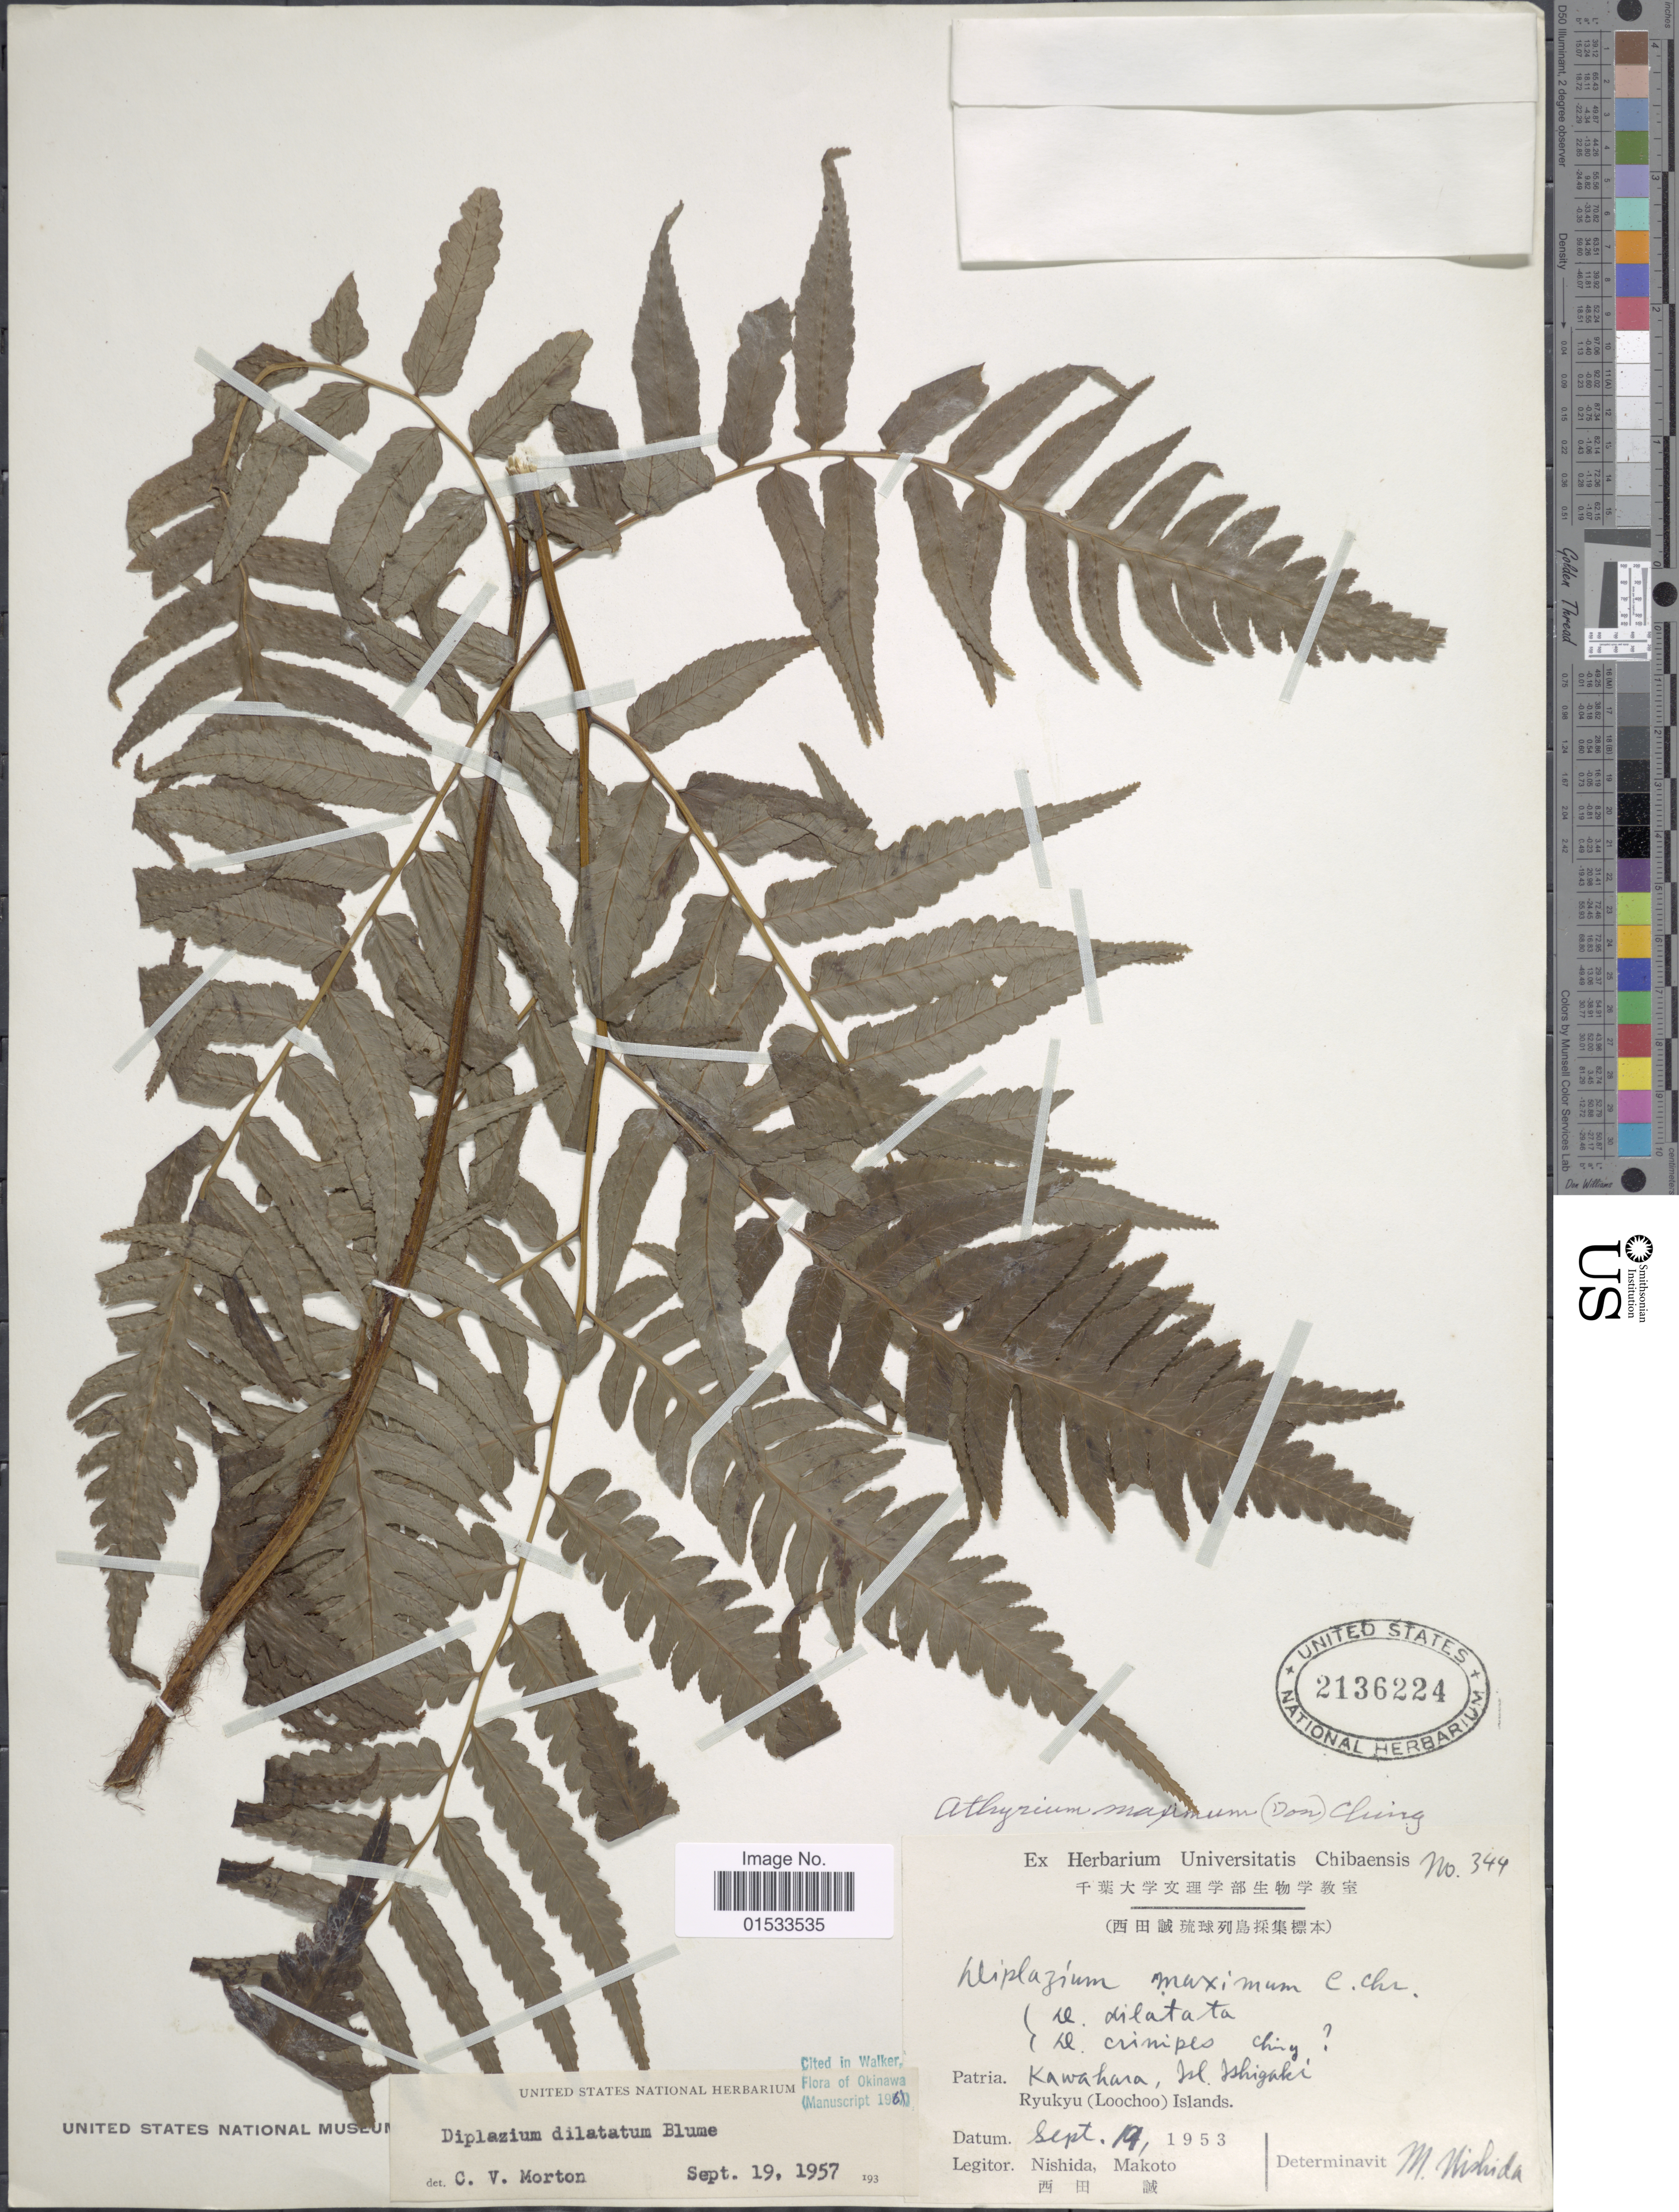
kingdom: Plantae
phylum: Tracheophyta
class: Polypodiopsida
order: Polypodiales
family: Athyriaceae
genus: Diplazium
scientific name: Diplazium dilatatum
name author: Blume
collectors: M. Nishida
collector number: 344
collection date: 1953-09-19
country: Japan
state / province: Okinawa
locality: Kawahara, Isl. Ishigaki, Ryukyu (Loochoo) Islands.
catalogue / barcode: US 2136224